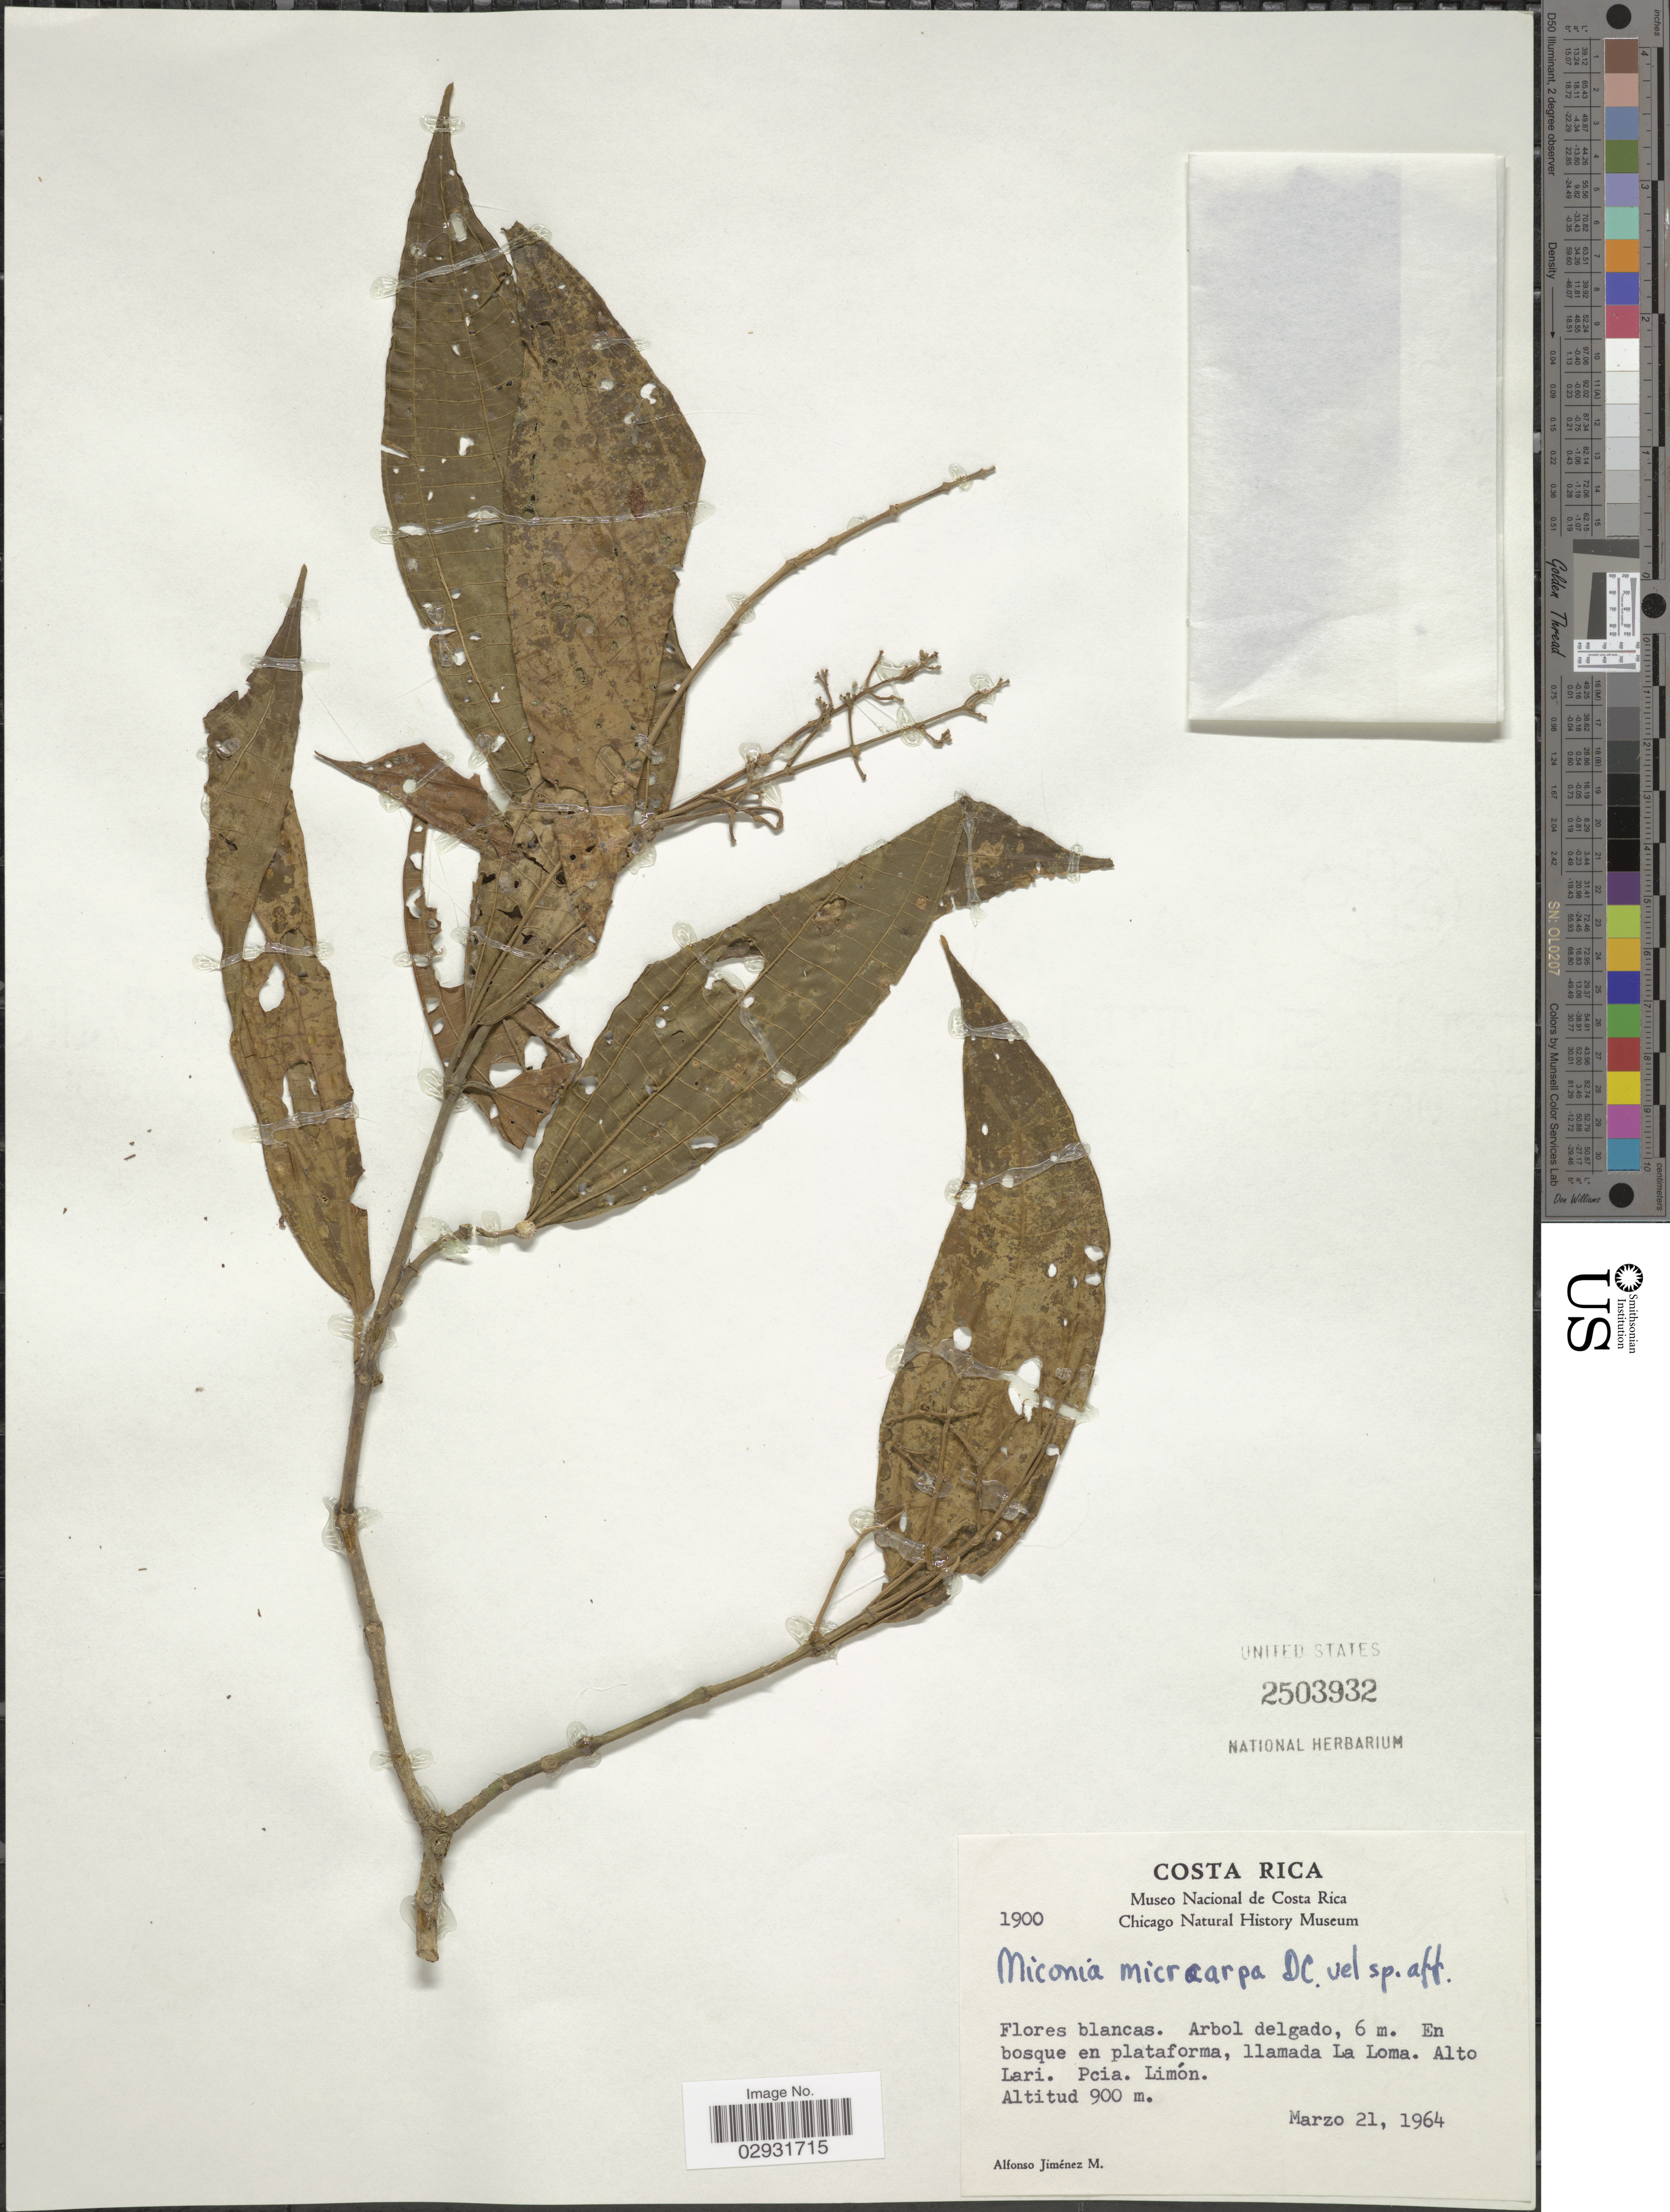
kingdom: Plantae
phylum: Tracheophyta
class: Magnoliopsida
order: Myrtales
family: Melastomataceae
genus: Miconia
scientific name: Miconia affinis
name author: DC.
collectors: A. Jimenez M.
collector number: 1900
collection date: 1964-03-21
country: Costa Rica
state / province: Limón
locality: En bosque en plataforma, llamada La Loma. Alto Lari. Pcia. Limón.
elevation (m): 900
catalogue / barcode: US 2503932